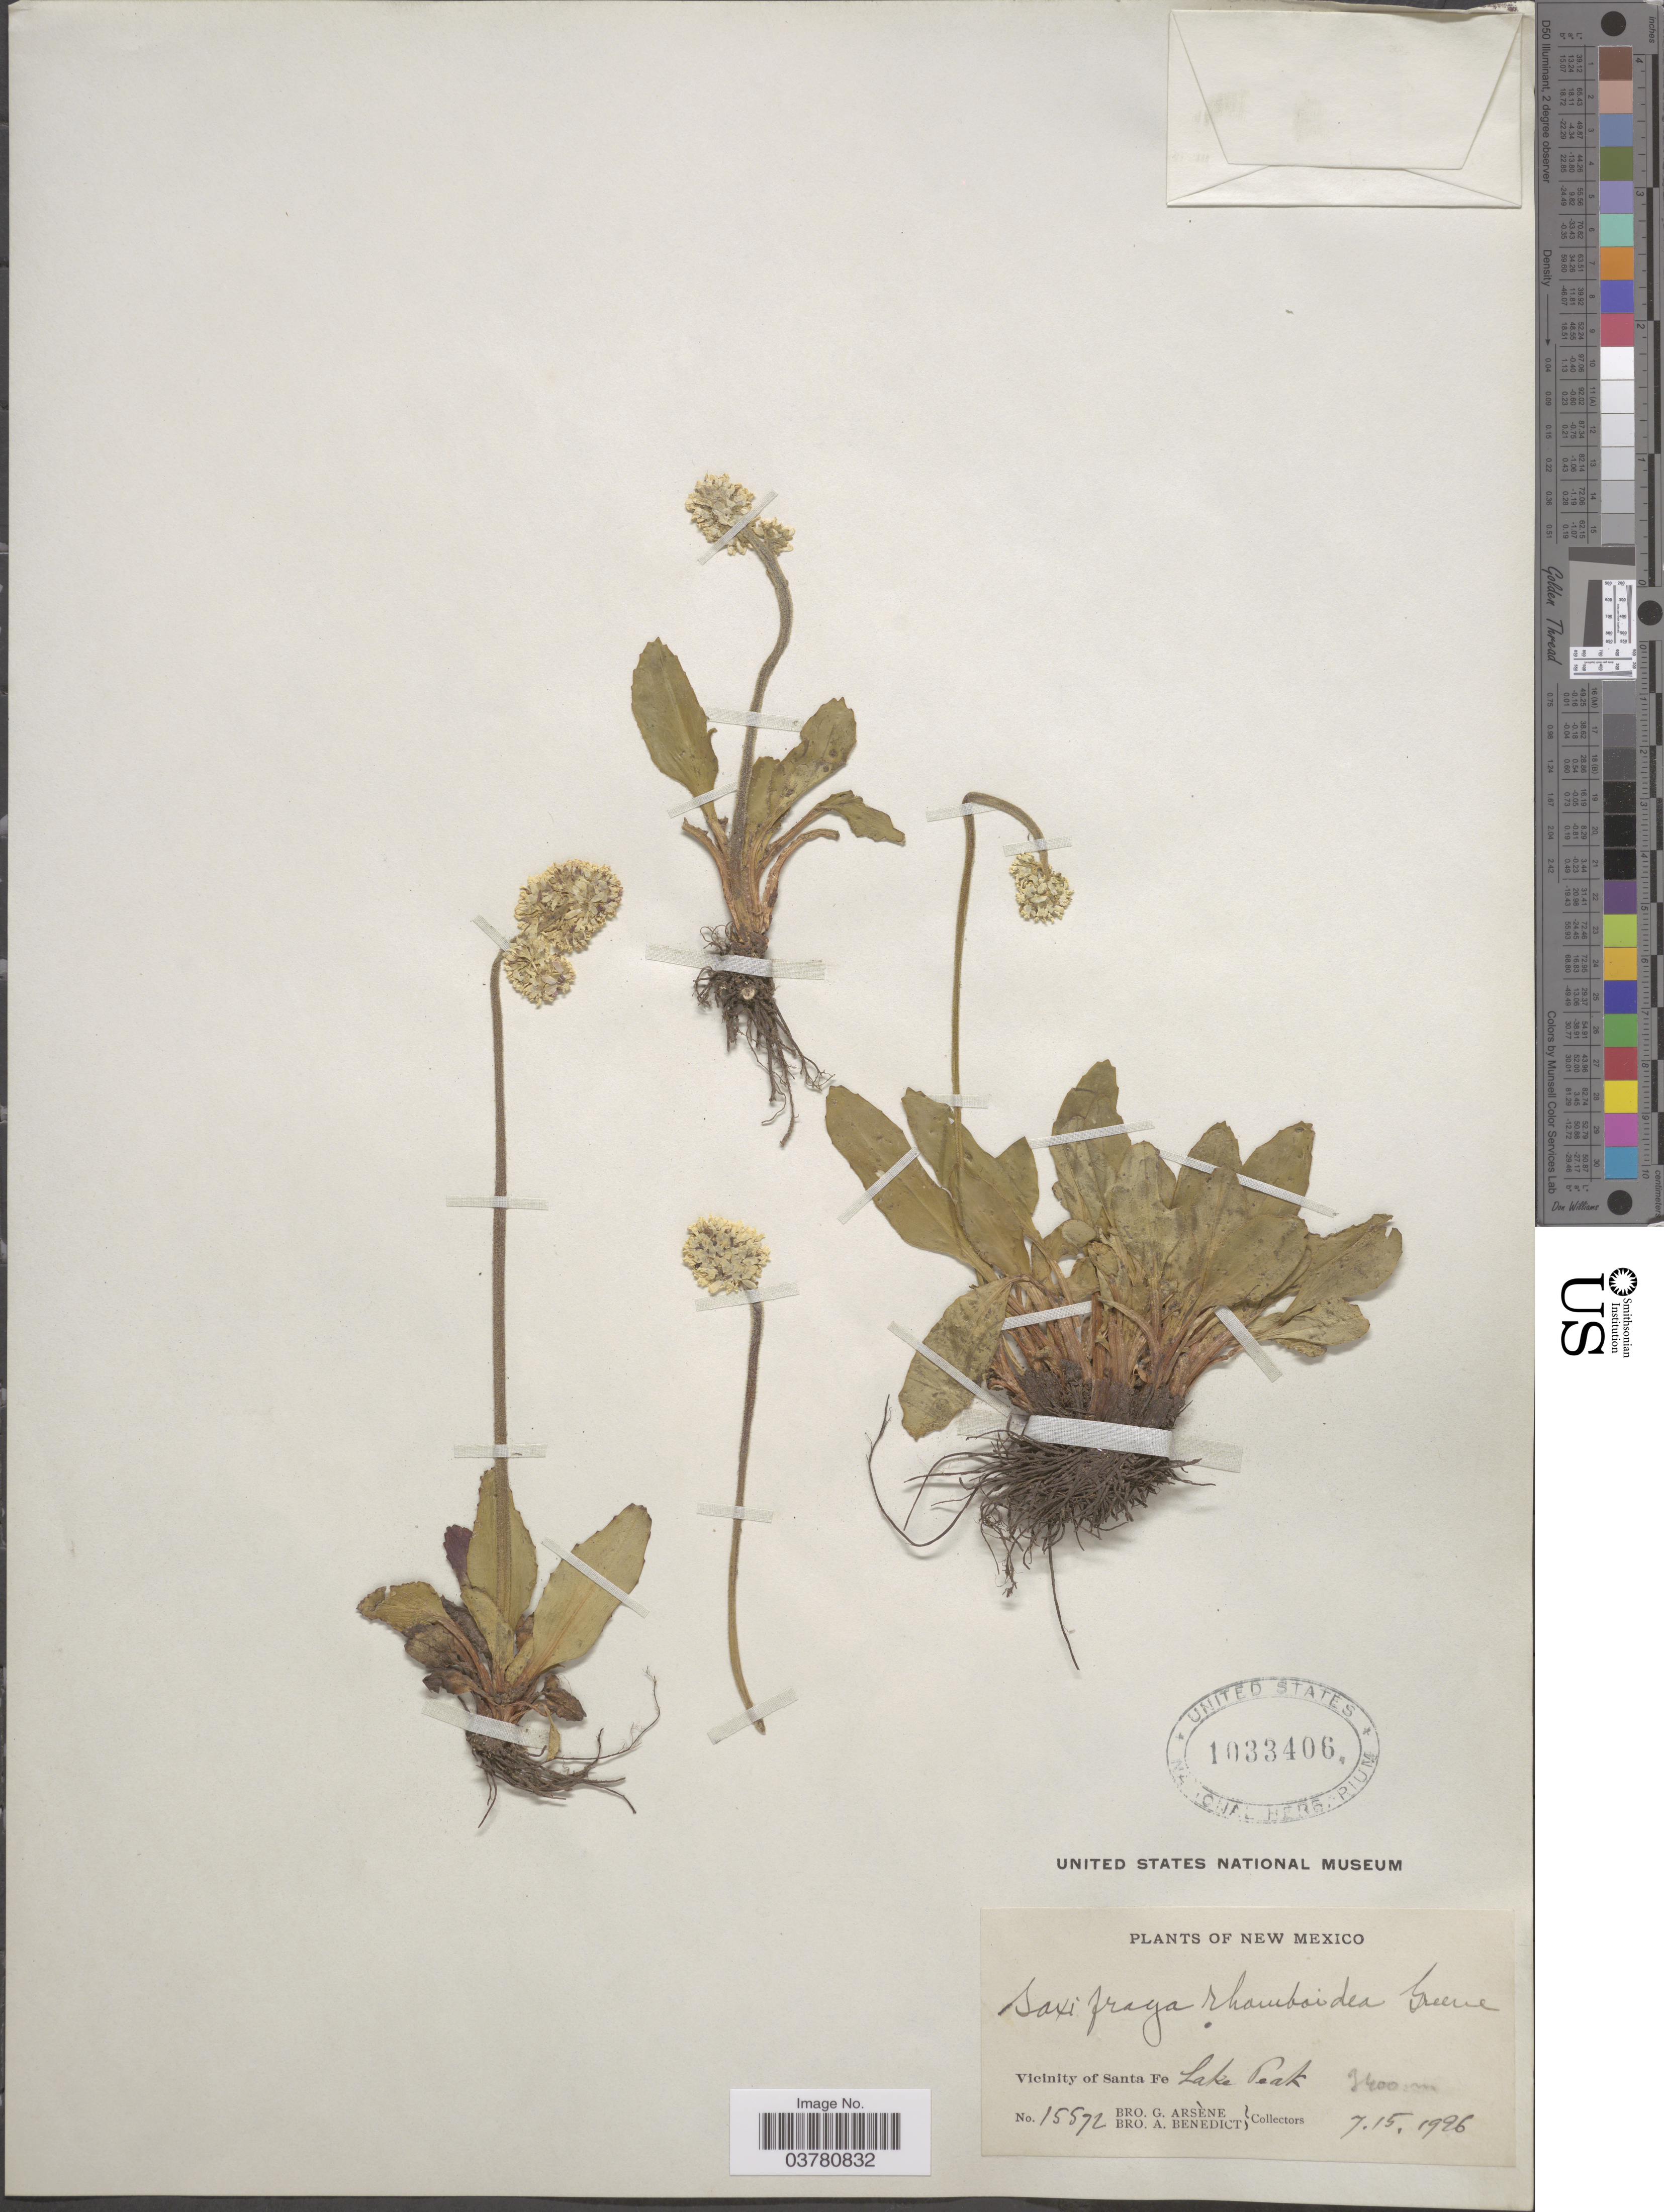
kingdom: Plantae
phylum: Tracheophyta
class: Magnoliopsida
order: Saxifragales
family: Saxifragaceae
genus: Micranthes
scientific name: Micranthes rhomboidea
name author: (Greene) Small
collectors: Bro. G. Arsène & Bro. A. Benedict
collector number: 15572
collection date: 1926-07-15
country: United States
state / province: New Mexico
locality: Vicinity of Santa Fe Lake Peak.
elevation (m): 3400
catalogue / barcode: US 1033406